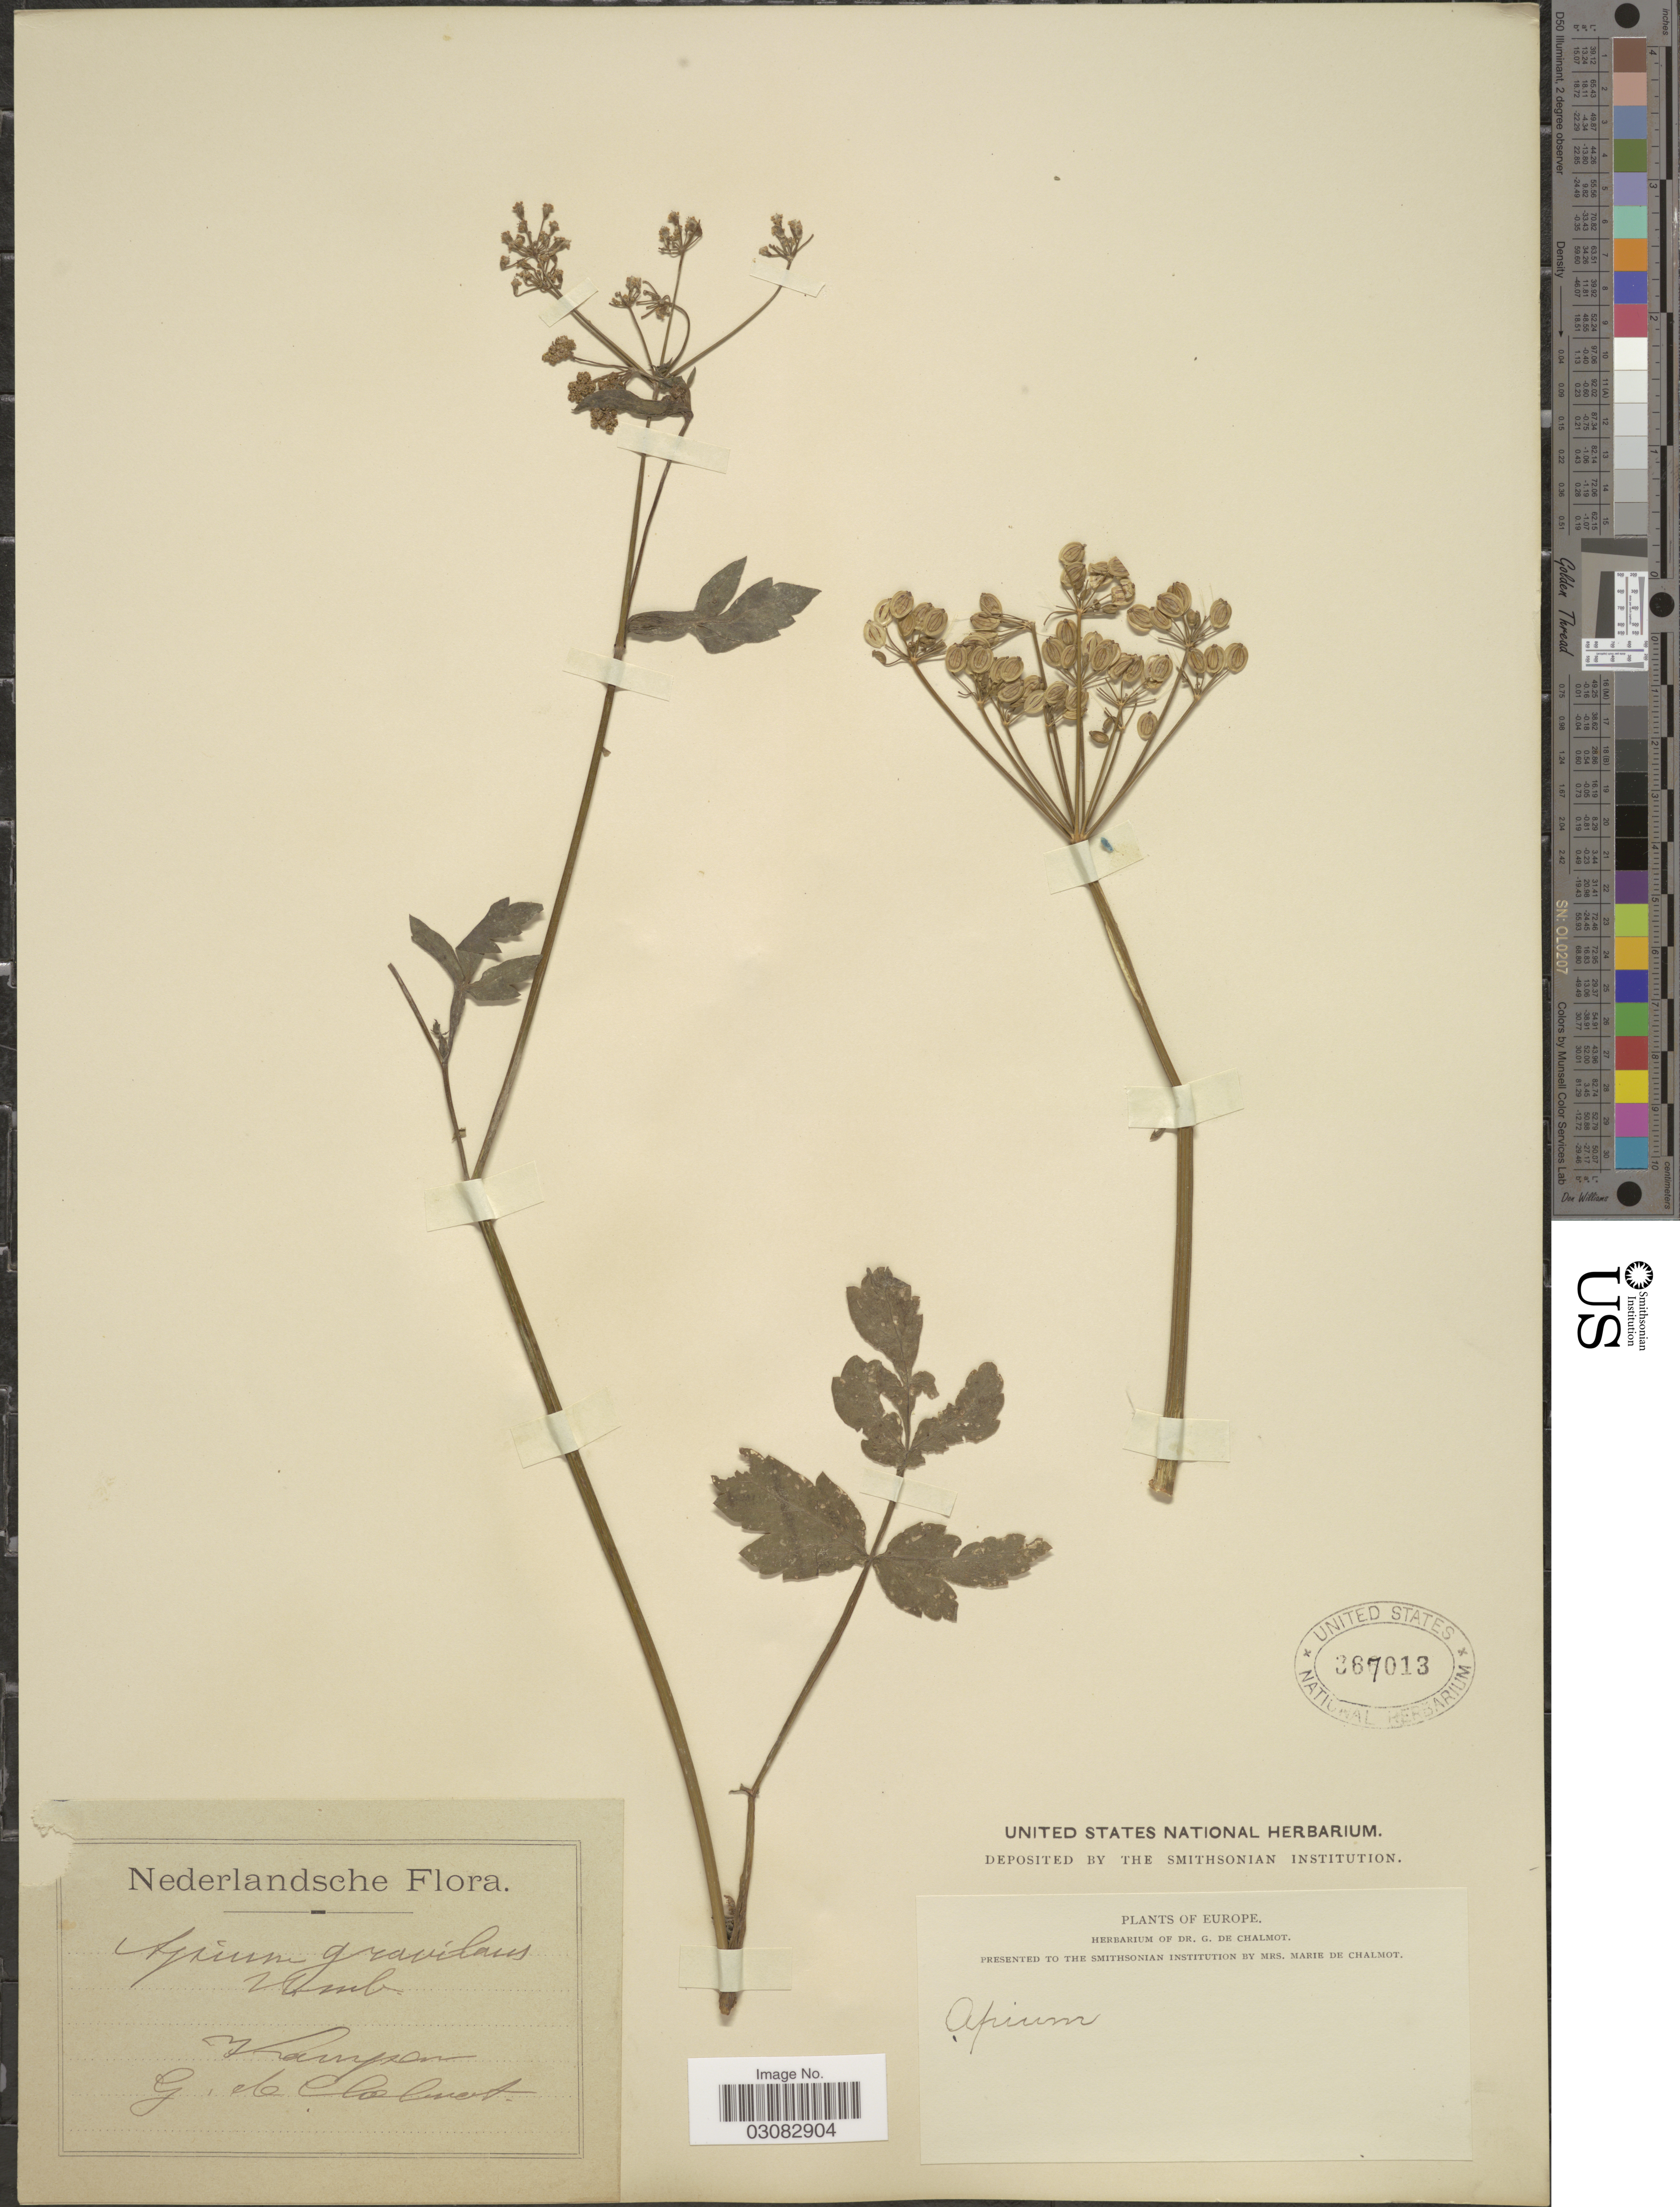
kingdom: Plantae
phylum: Tracheophyta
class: Magnoliopsida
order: Apiales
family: Apiaceae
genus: Apium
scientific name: Apium graveolens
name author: L.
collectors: G. de Chalmot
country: Netherlands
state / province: Overijssel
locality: Kampen.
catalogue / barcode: US 367013